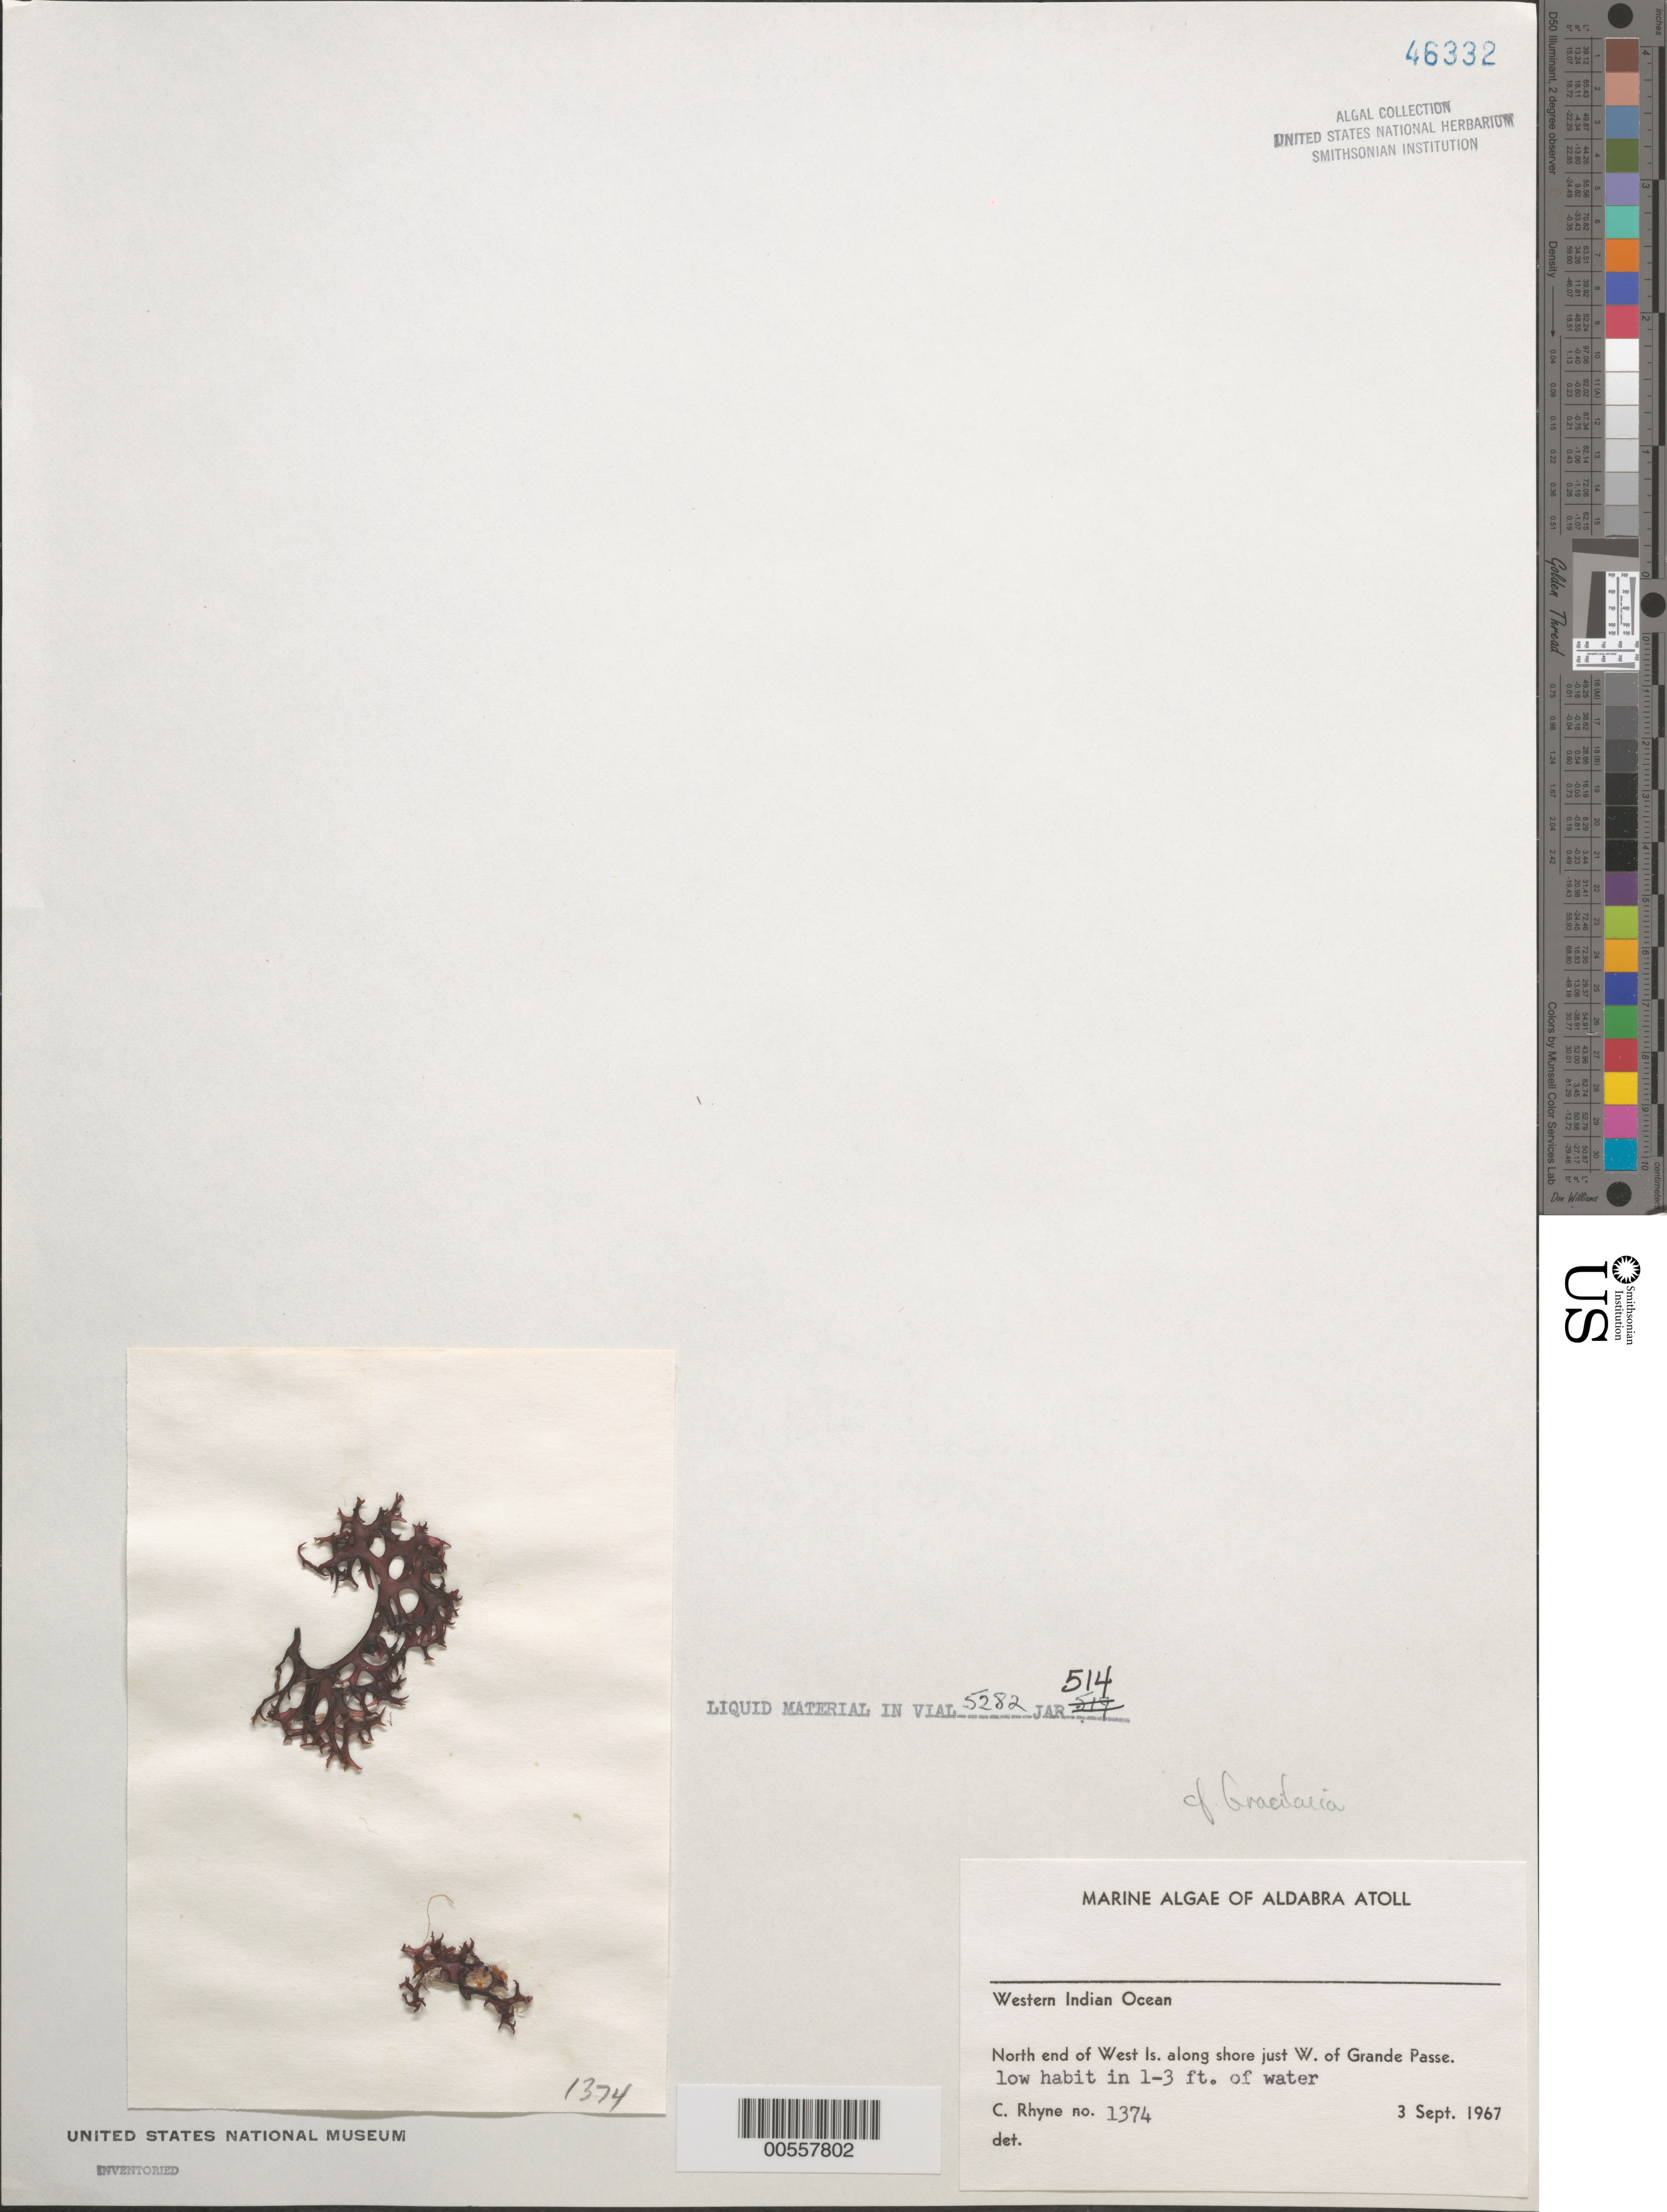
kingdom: Plantae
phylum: Rhodophyta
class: Florideophyceae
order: Gracilariales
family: Gracilariaceae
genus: Gracilaria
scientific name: Gracilaria sp.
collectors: C. Rhyne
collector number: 1374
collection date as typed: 03 Sep 1967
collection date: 1967-09-03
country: Seychelles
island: Aldabra Atoll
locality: West Islet, Just west of Grande Pass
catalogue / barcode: US 46332